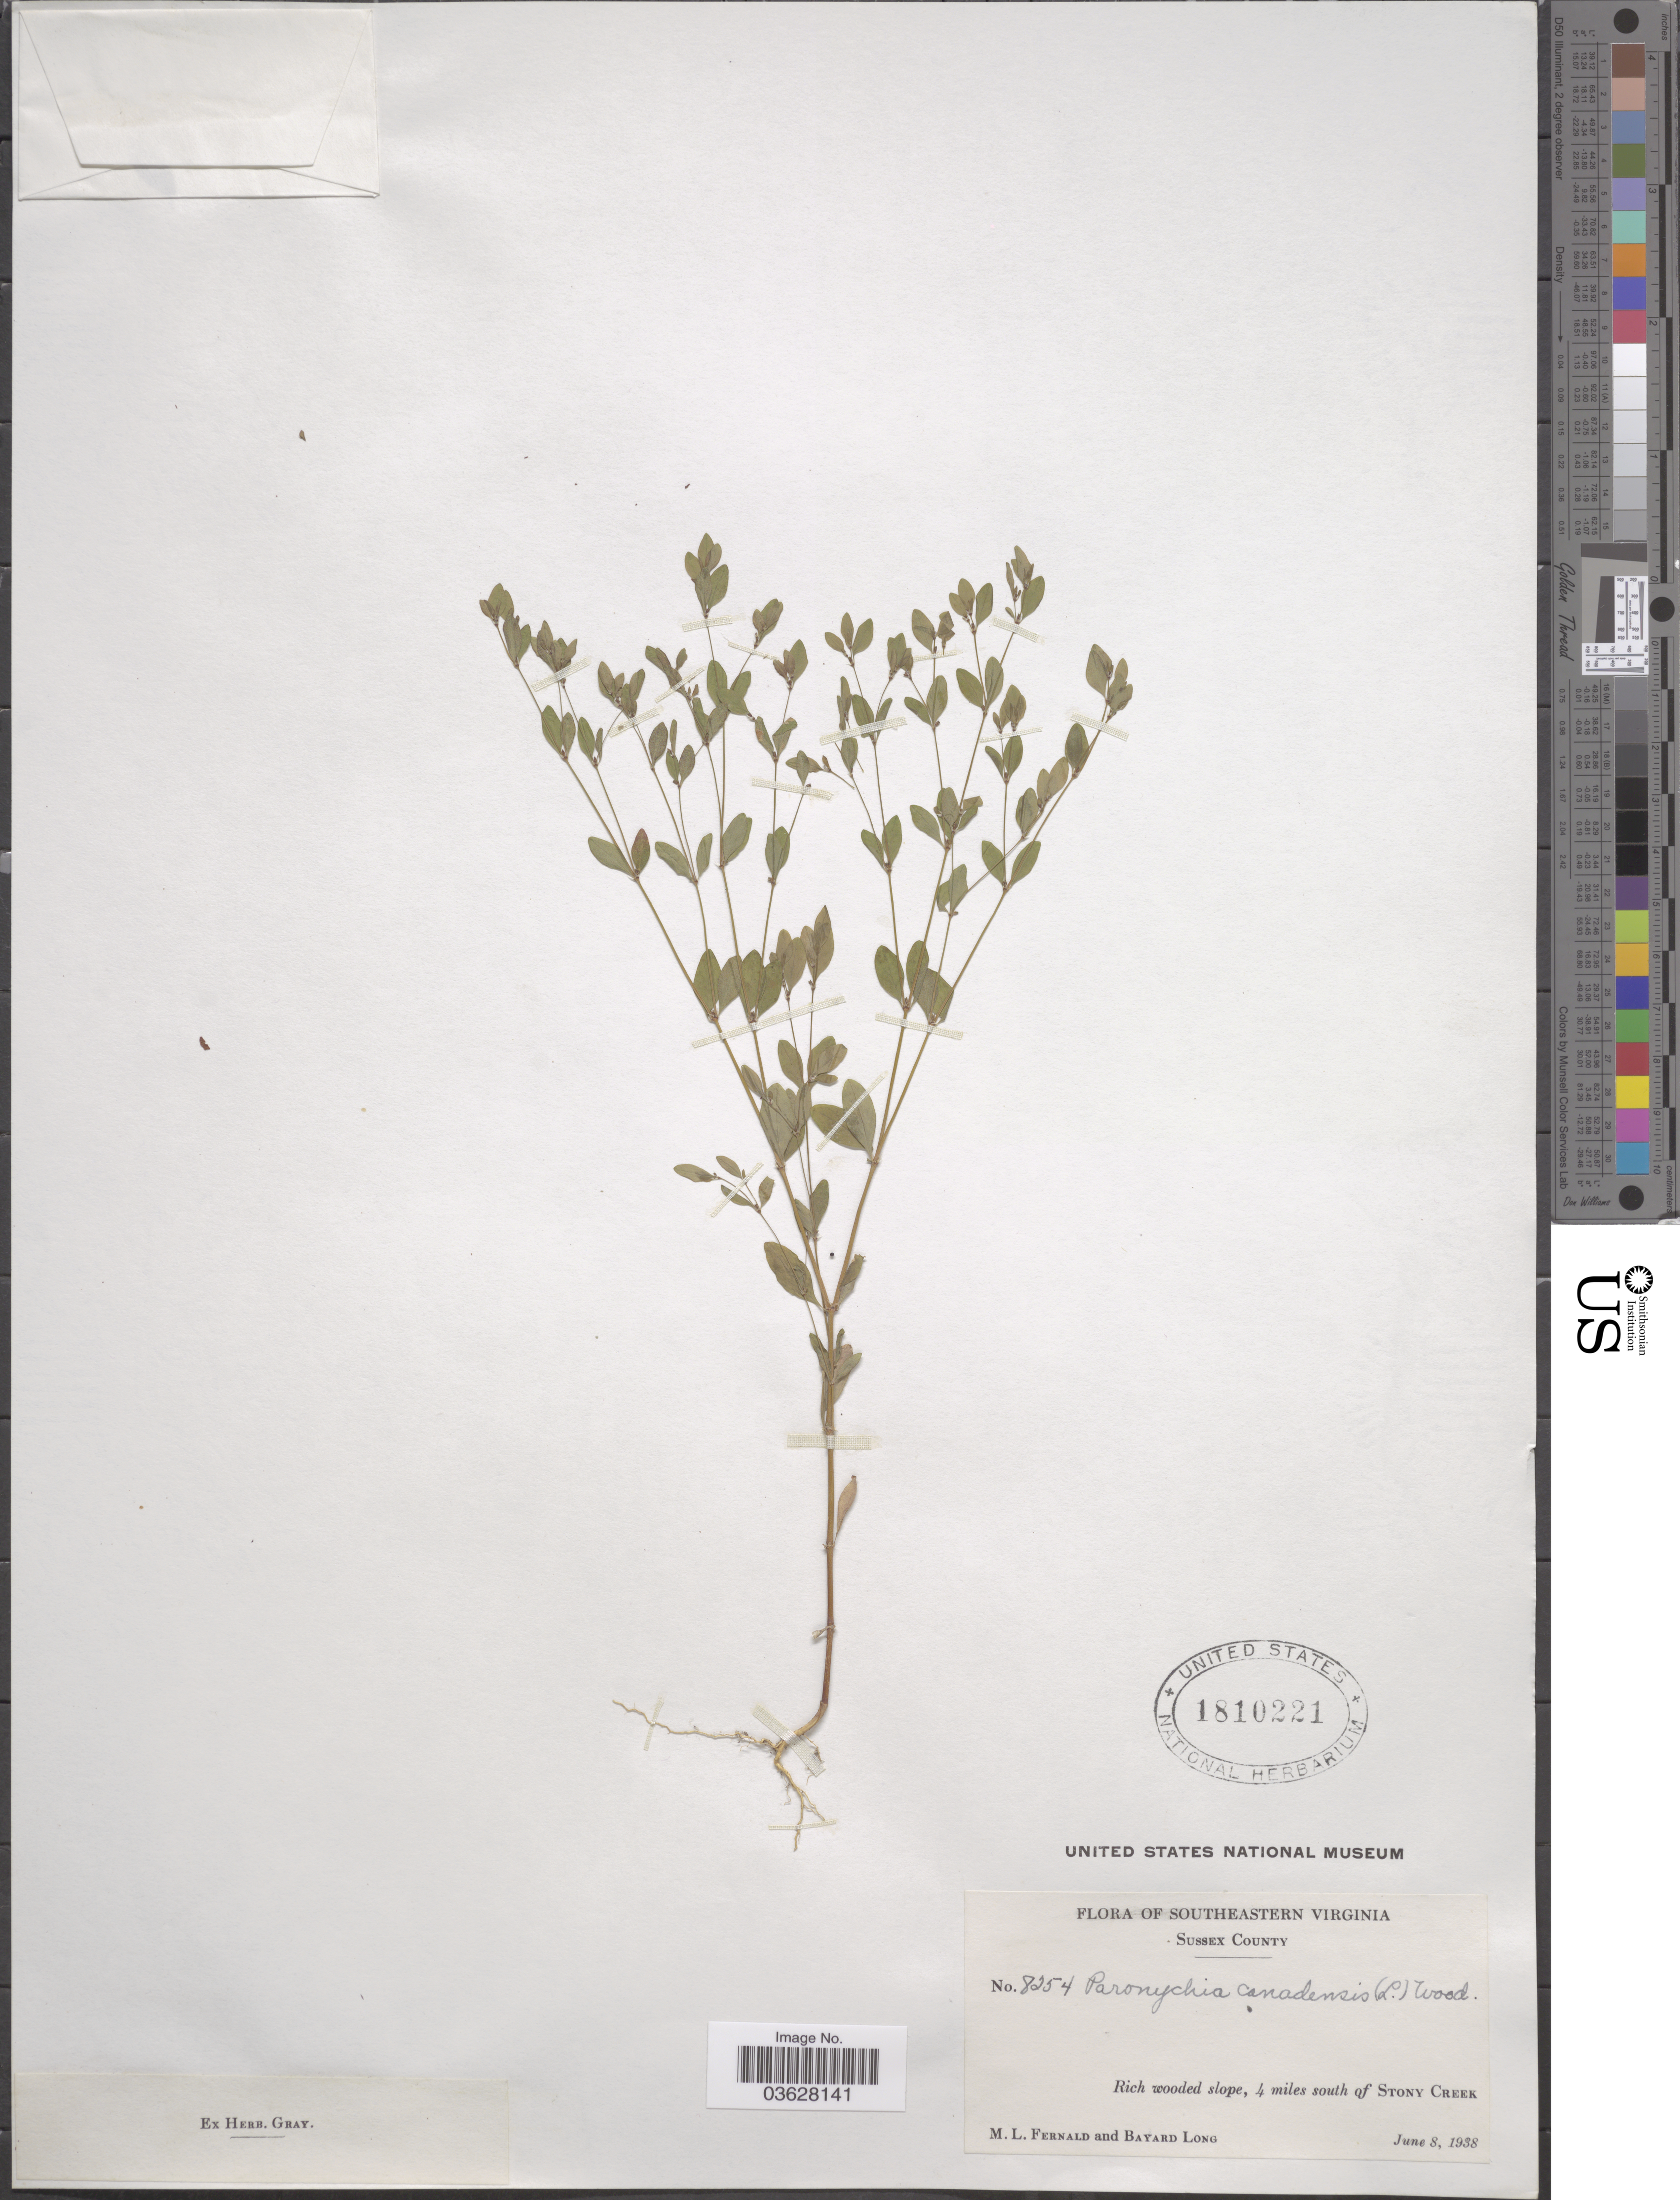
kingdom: Plantae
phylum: Tracheophyta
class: Magnoliopsida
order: Caryophyllales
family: Caryophyllaceae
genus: Paronychia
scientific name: Paronychia sp.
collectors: M. L. Fernald & B. Long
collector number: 8254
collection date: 1938-06-08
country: United States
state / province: Virginia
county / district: Sussex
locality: Southeastern Virginia, Sussex County. Rich wooded slope, 4 miles south of Stony Creek.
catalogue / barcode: US 1810221